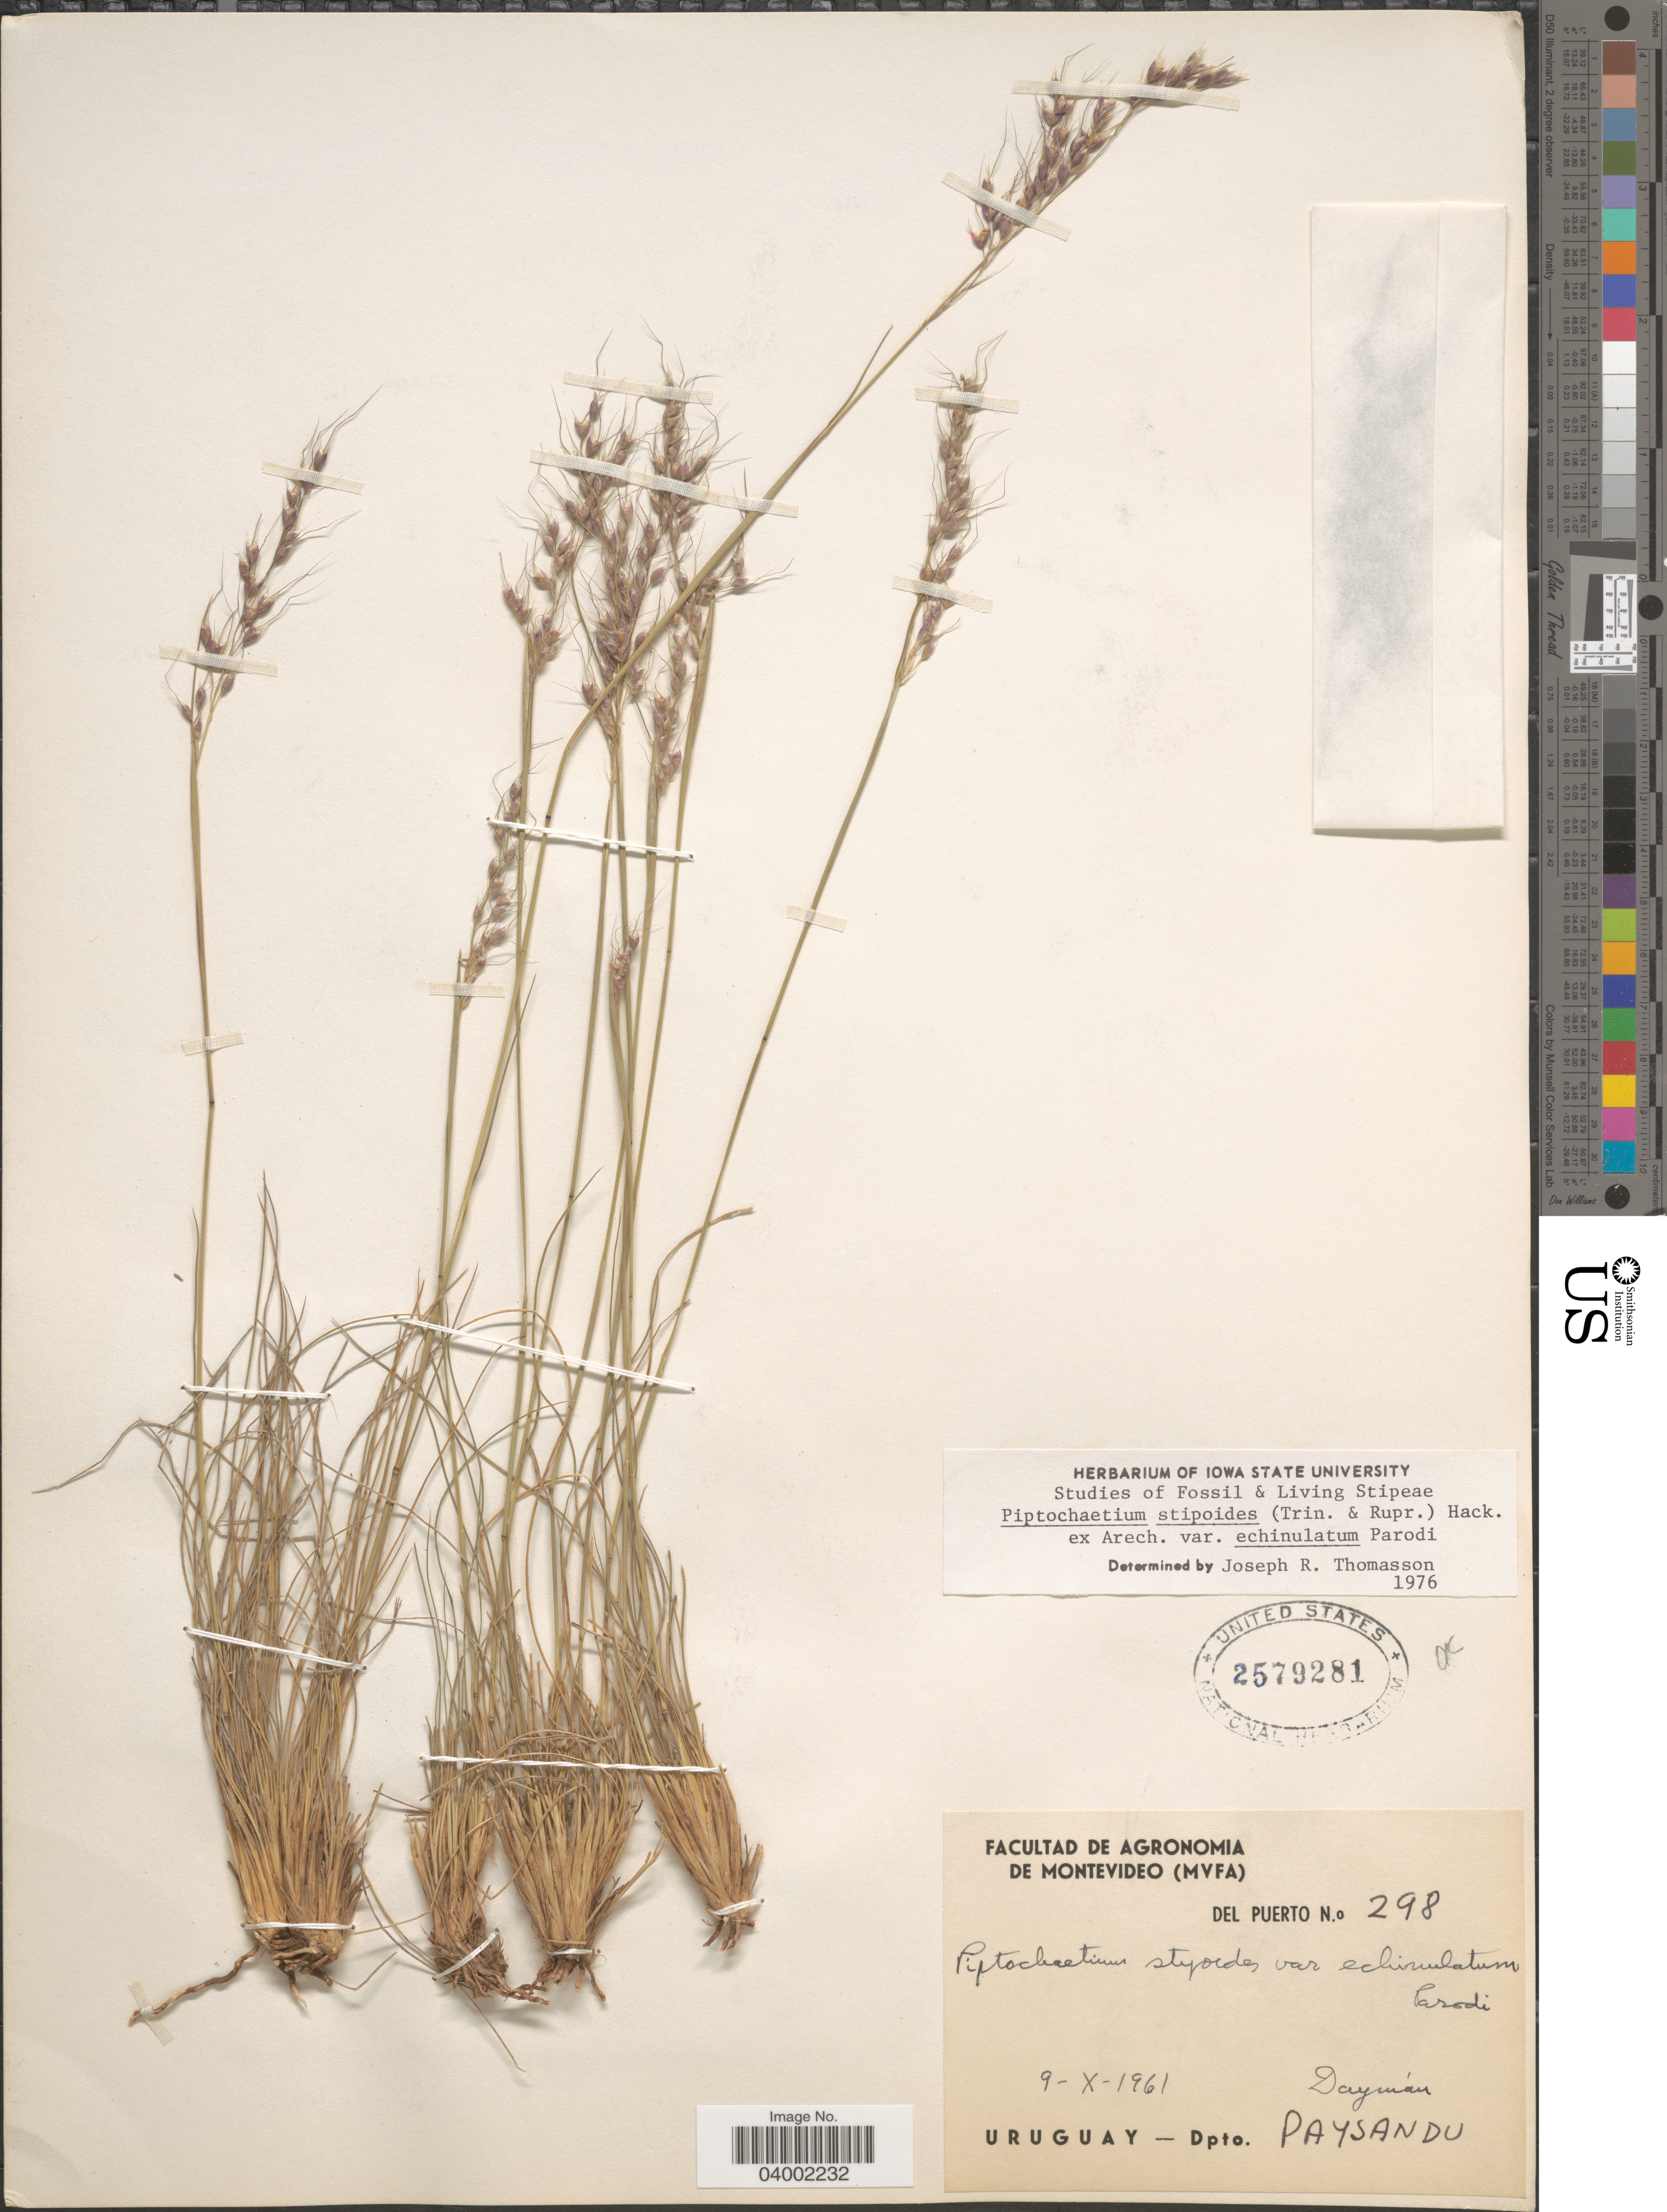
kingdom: Plantae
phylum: Tracheophyta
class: Liliopsida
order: Poales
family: Poaceae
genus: Piptochaetium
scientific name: Piptochaetium stipoides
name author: (Trin. & Rupr.) Hack. & Arechav.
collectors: Del Puerto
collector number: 298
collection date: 1961-10-09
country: Uruguay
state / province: Paysandu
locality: Daymán. Dpto. Paysandu.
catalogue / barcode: US 2579281